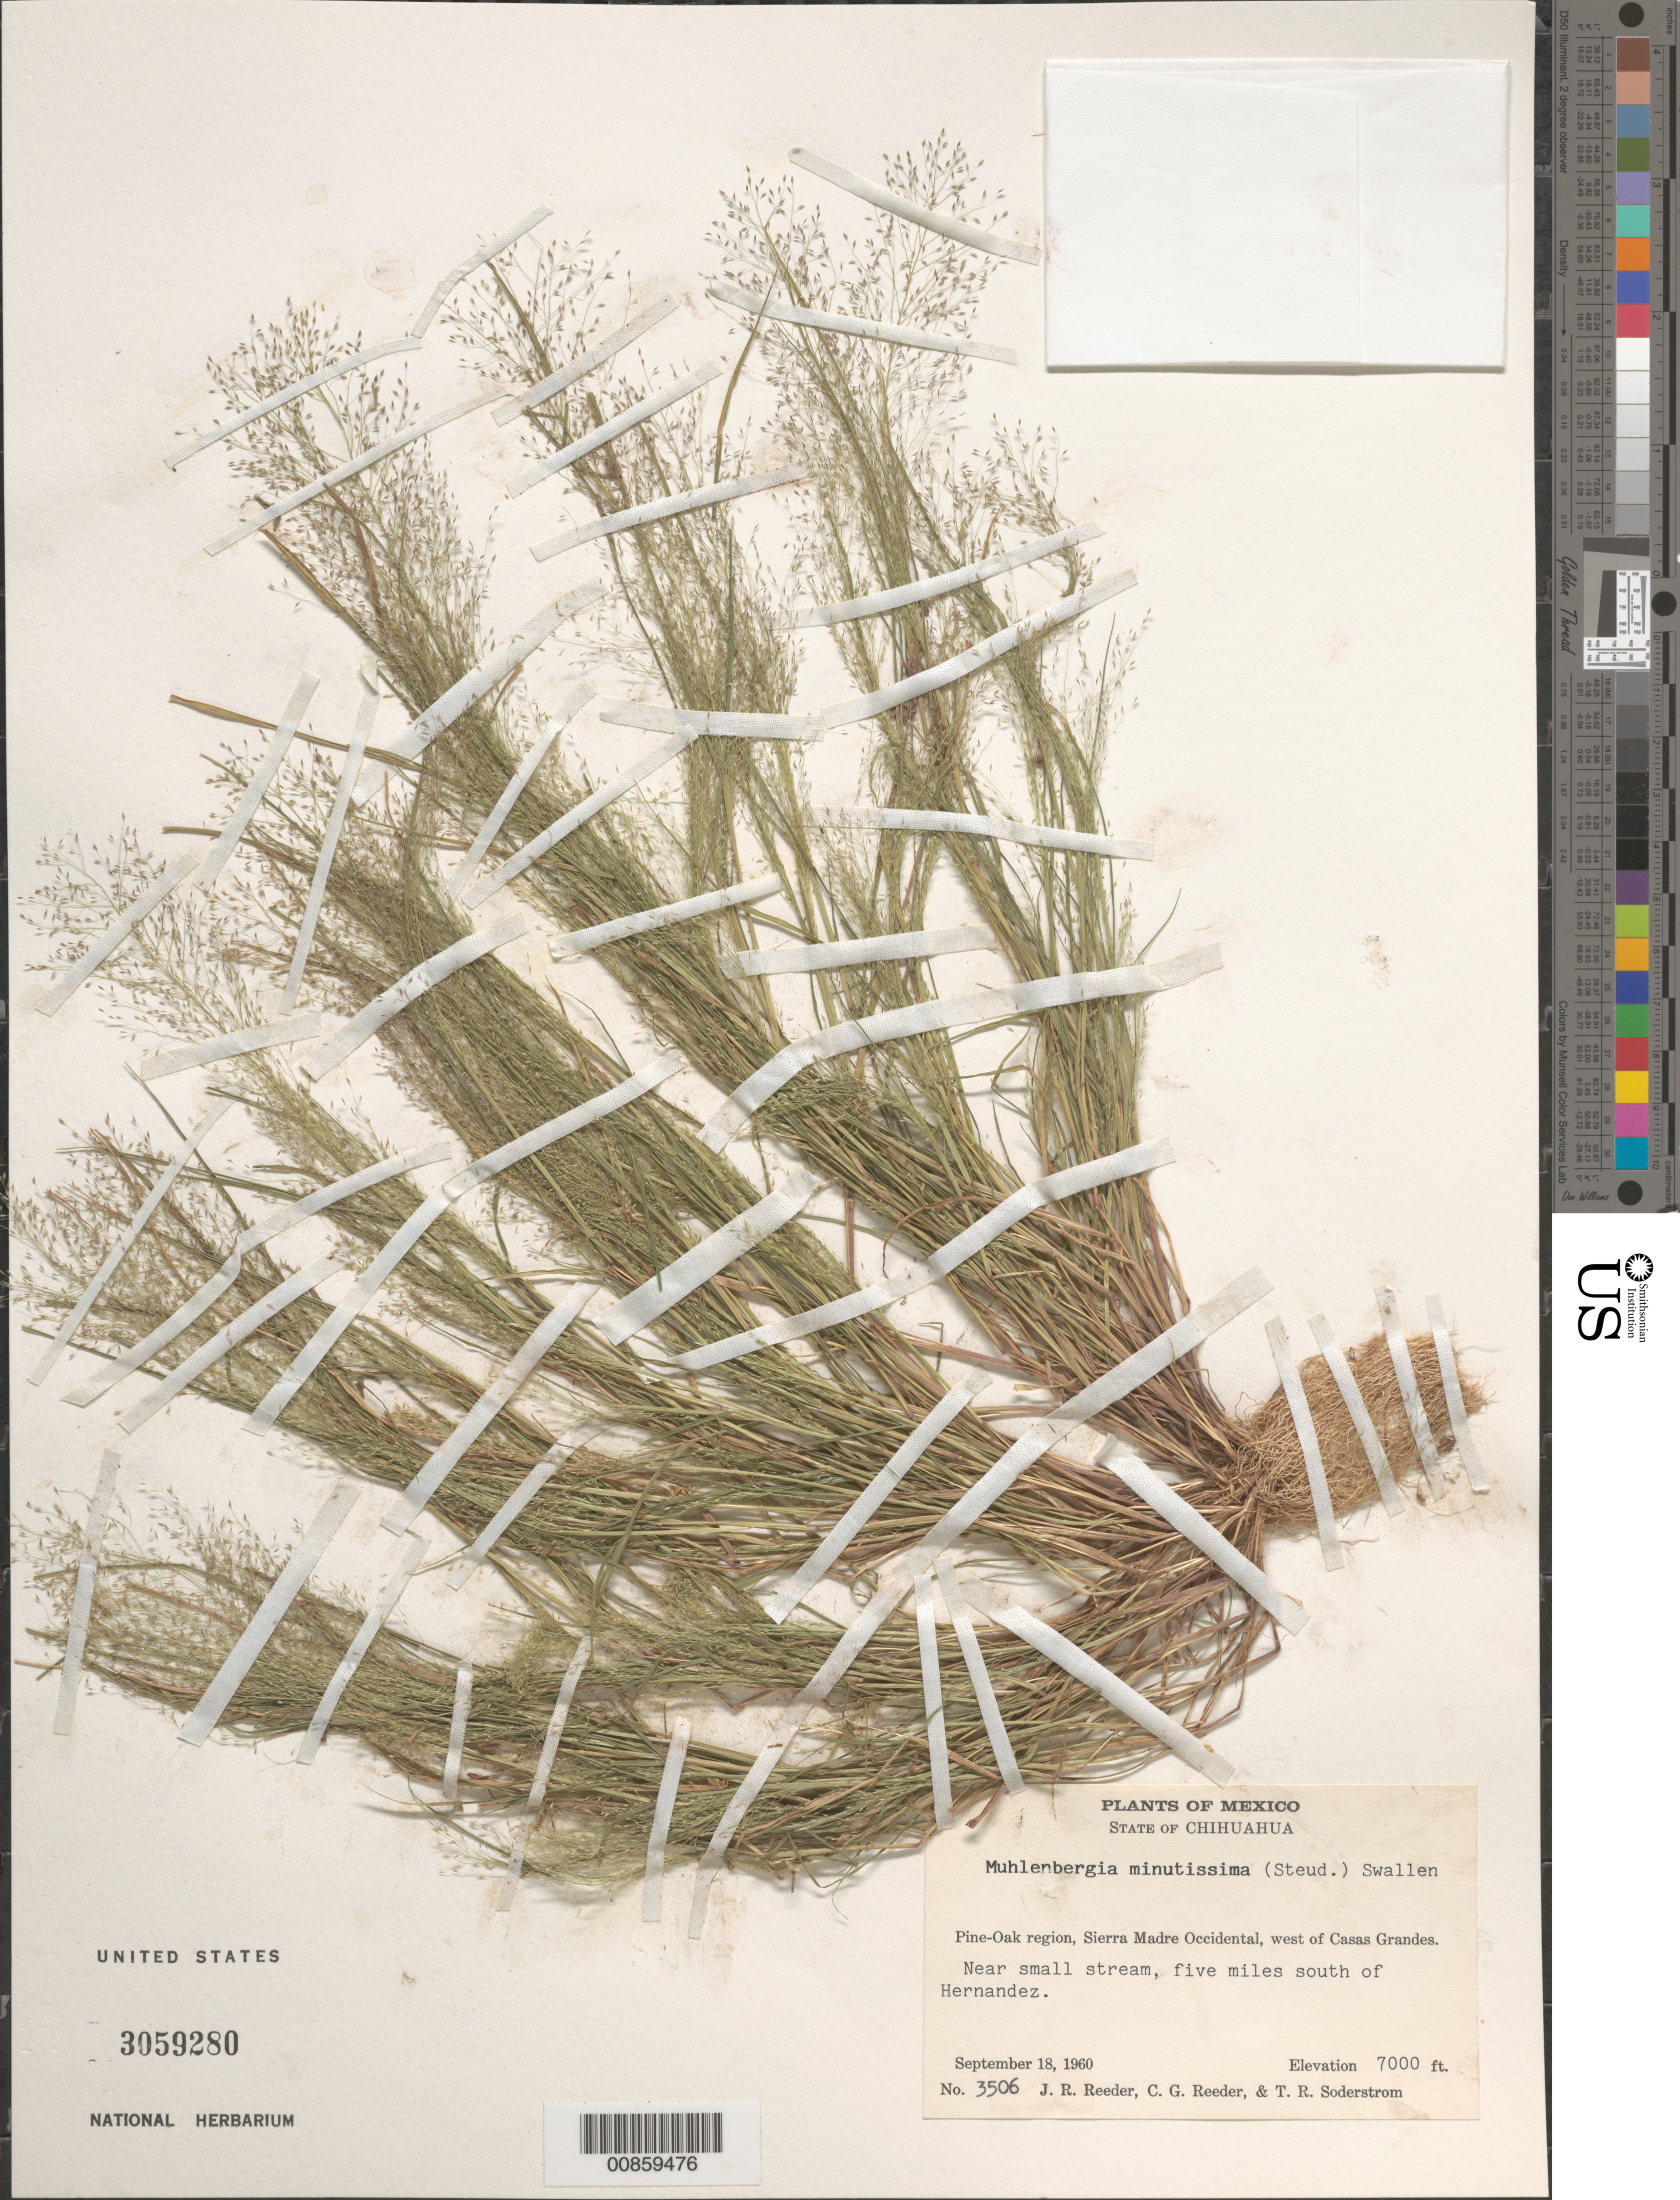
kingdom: Plantae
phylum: Tracheophyta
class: Liliopsida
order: Poales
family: Poaceae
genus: Muhlenbergia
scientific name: Muhlenbergia minutissima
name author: (Steud.) Swallen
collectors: J. R. Reeder, C. G. Reeder & T. R. Soderstrom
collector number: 3506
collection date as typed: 18 Sep 1960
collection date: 1960-09-18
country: Mexico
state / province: Chihuahua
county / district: Casas Grandes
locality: W of Casas Grandes, 5 mi S of Hernández, mpio. Casas Grandes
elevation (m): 2200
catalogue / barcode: US 3059280